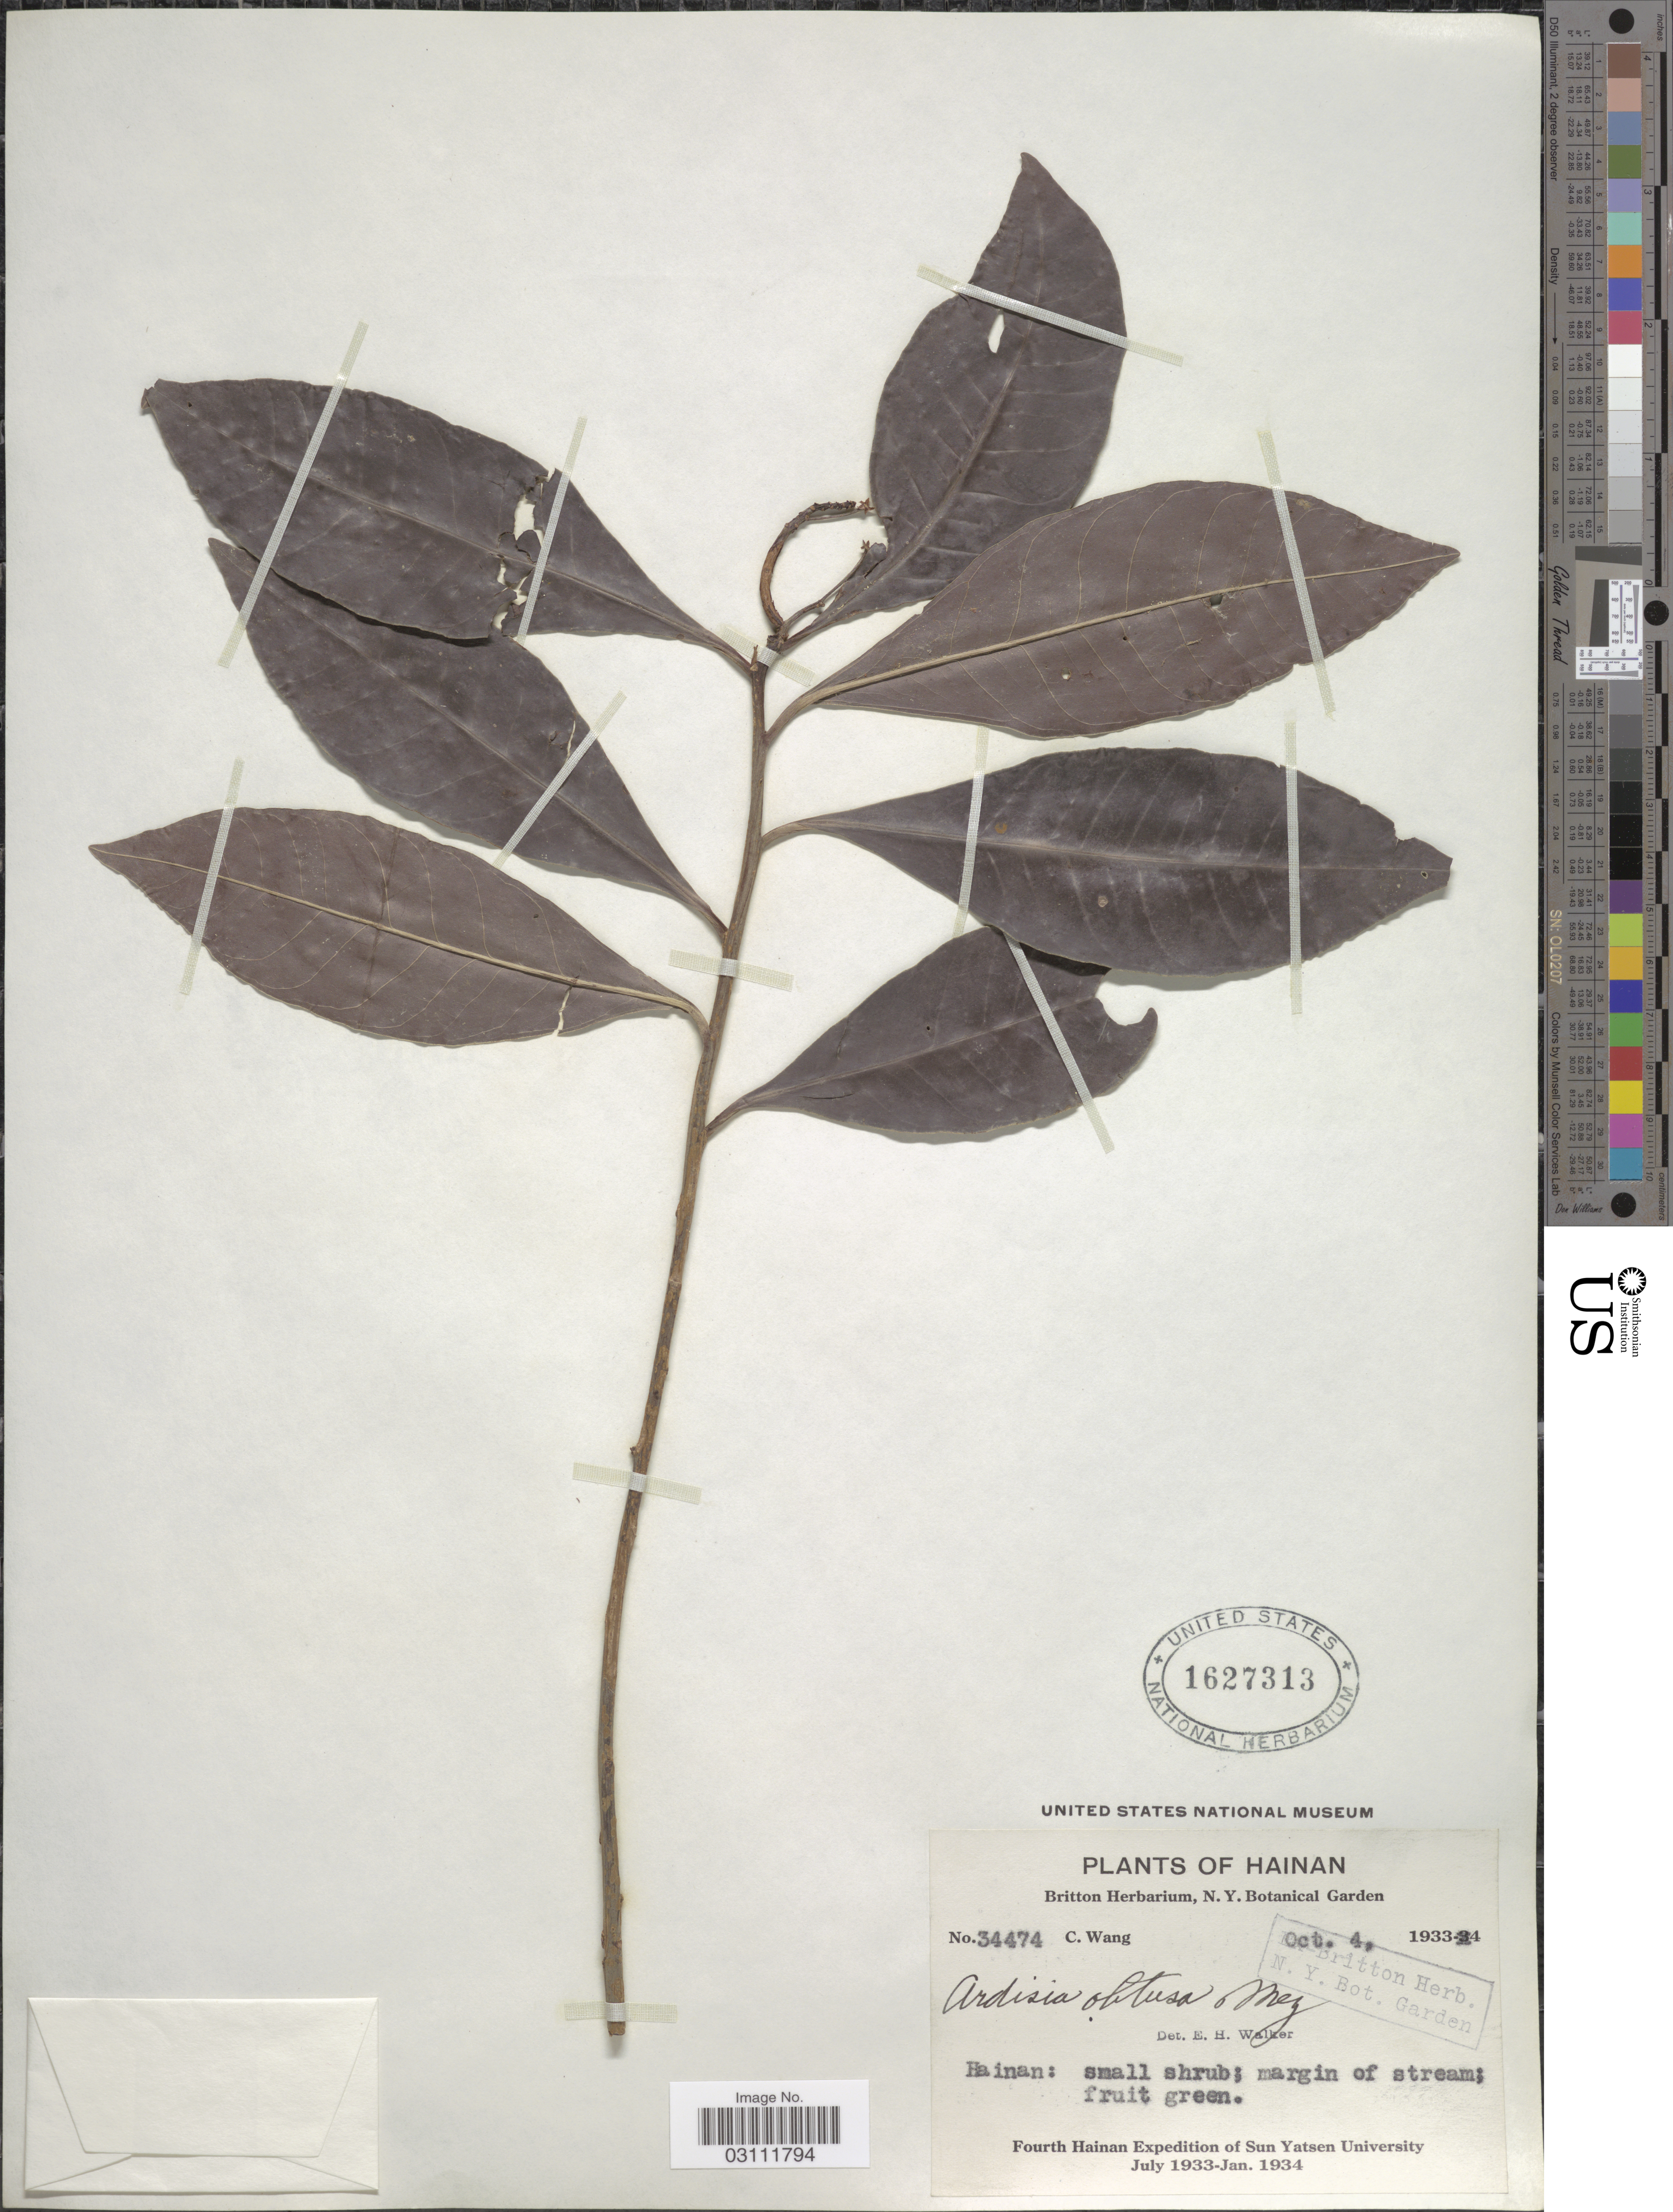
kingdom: Plantae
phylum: Tracheophyta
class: Magnoliopsida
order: Ericales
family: Primulaceae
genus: Ardisia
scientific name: Ardisia obtusa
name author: Mez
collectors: C. Wang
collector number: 34474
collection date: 1933-10-04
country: China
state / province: Hainan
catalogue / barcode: US 1627313